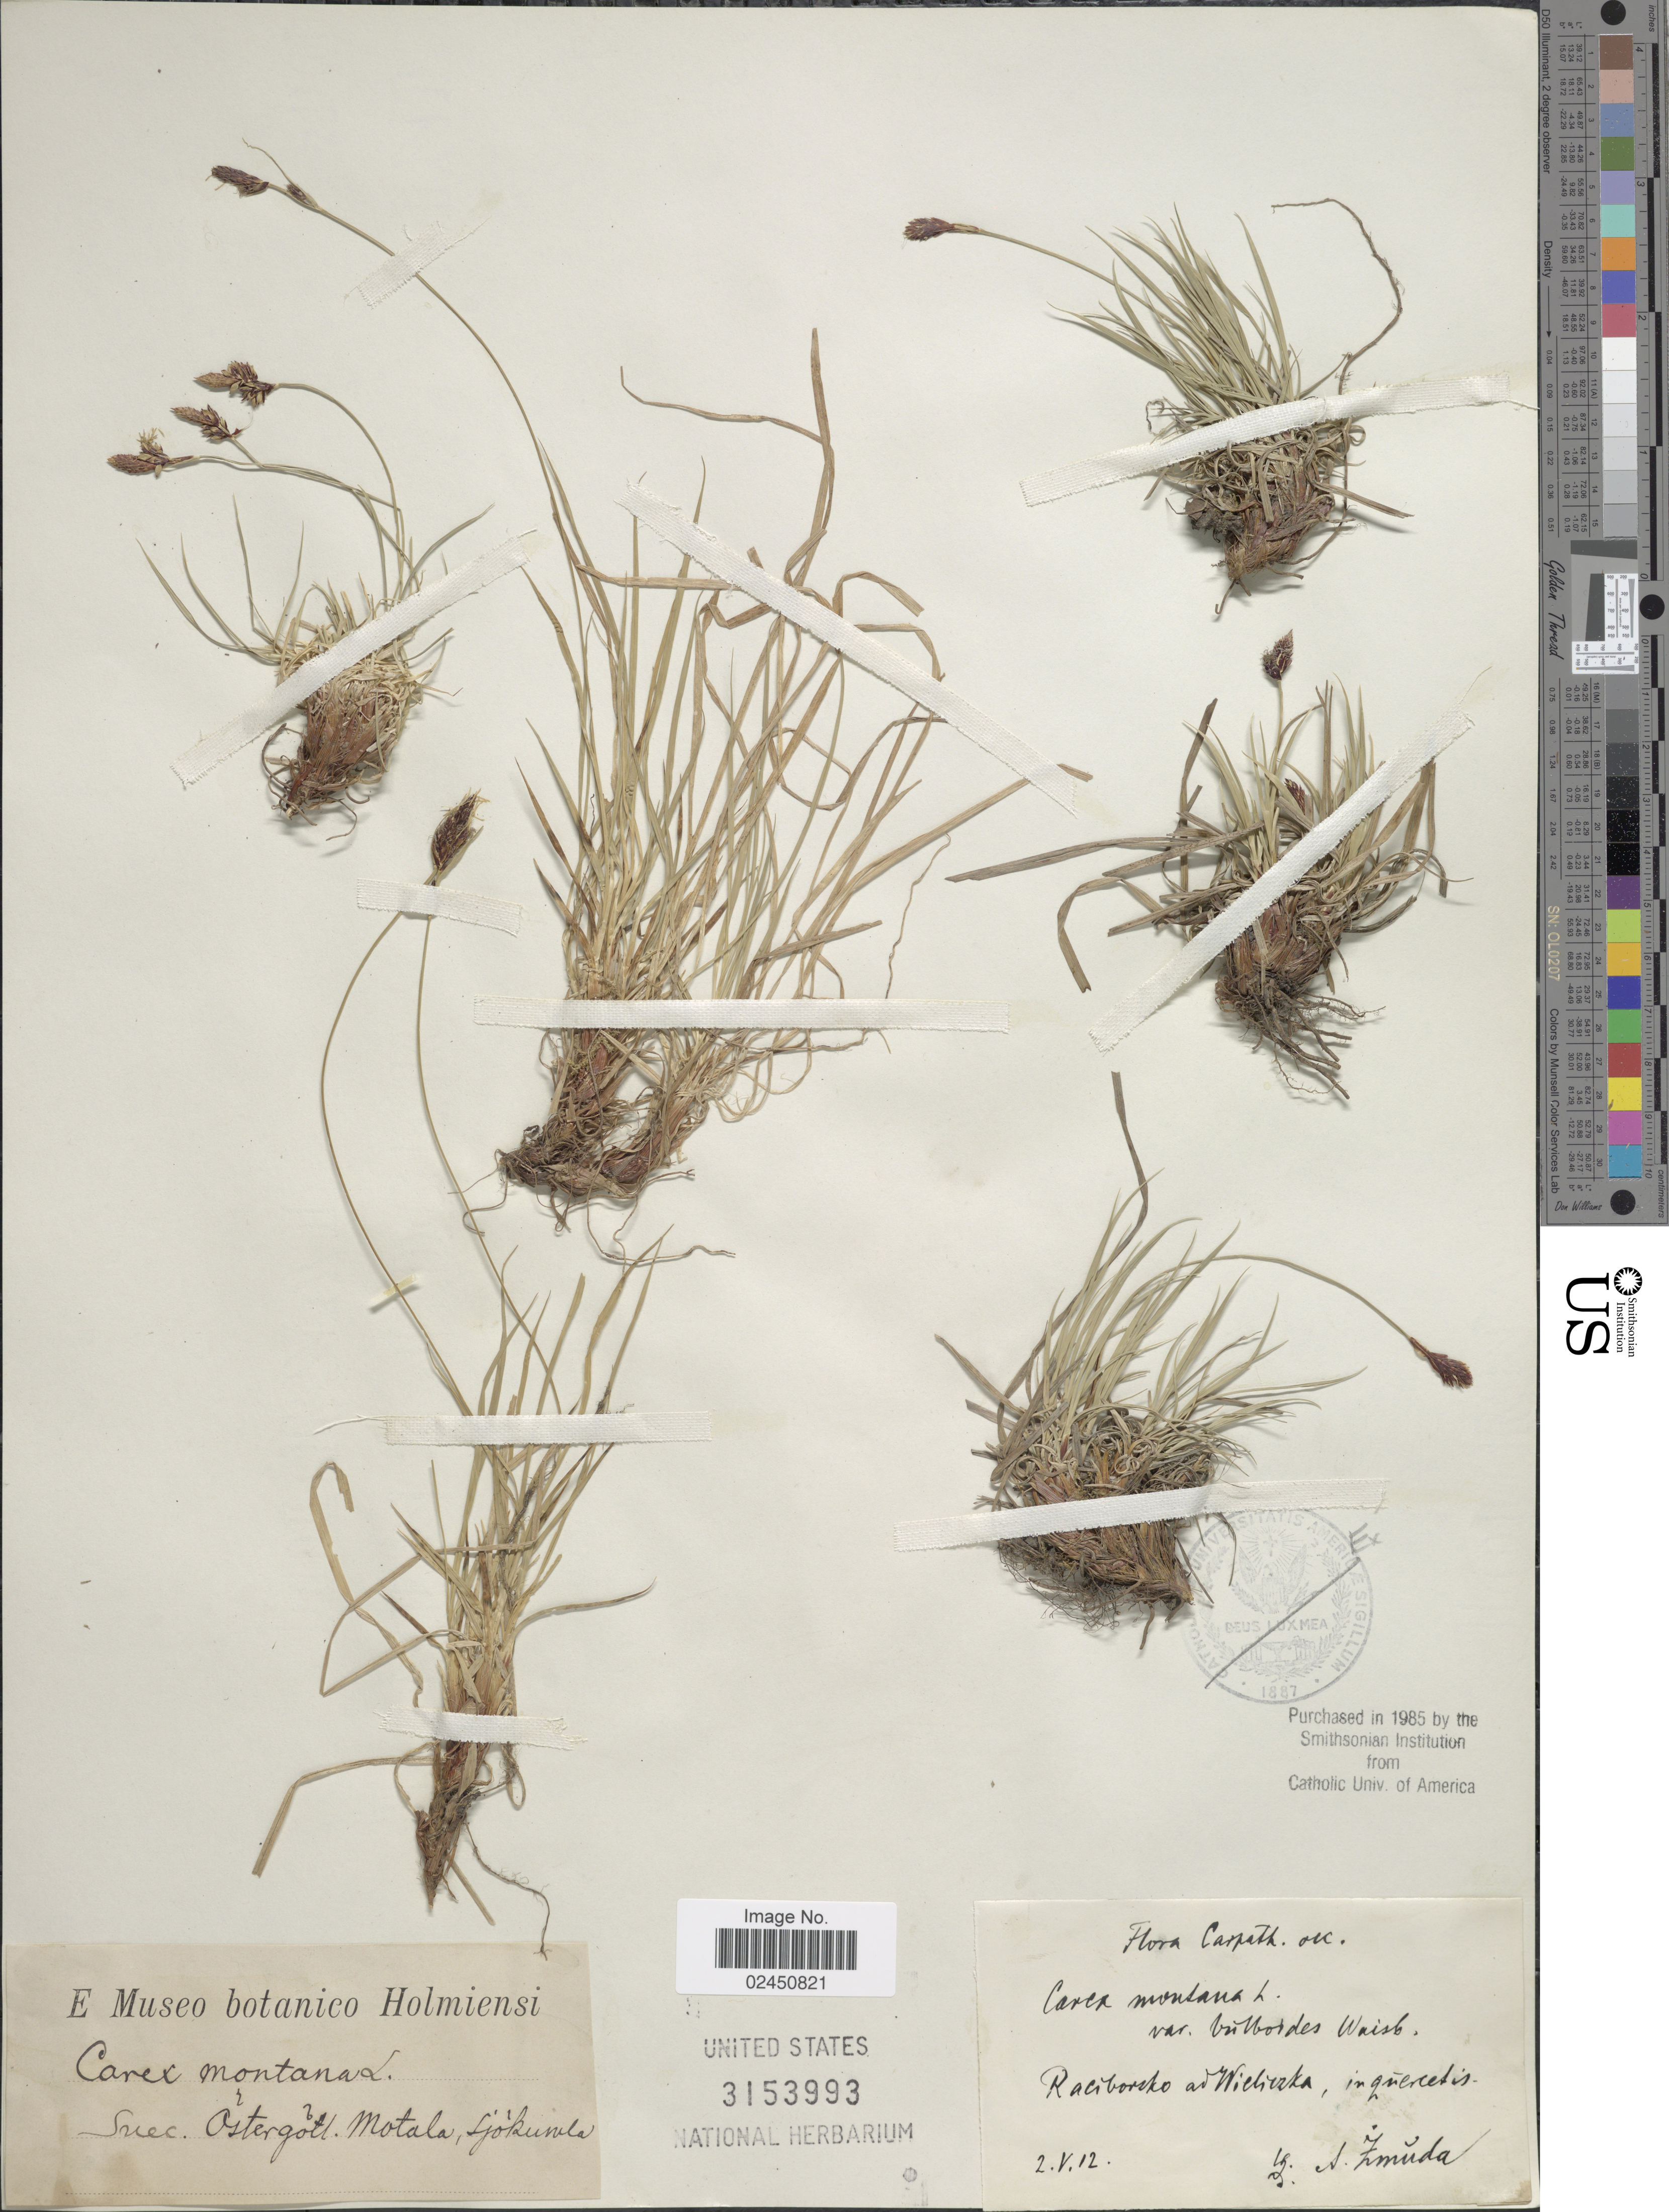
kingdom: Plantae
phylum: Tracheophyta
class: Liliopsida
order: Poales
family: Cyperaceae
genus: Carex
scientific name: Carex montana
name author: L.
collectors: A. Zmuda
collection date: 1912-05-02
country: Sweden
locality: Suec., Ostergotl., Motala, Sjökumla. Raciborsko ad Wielierka [interpreted]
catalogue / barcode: US 3153993